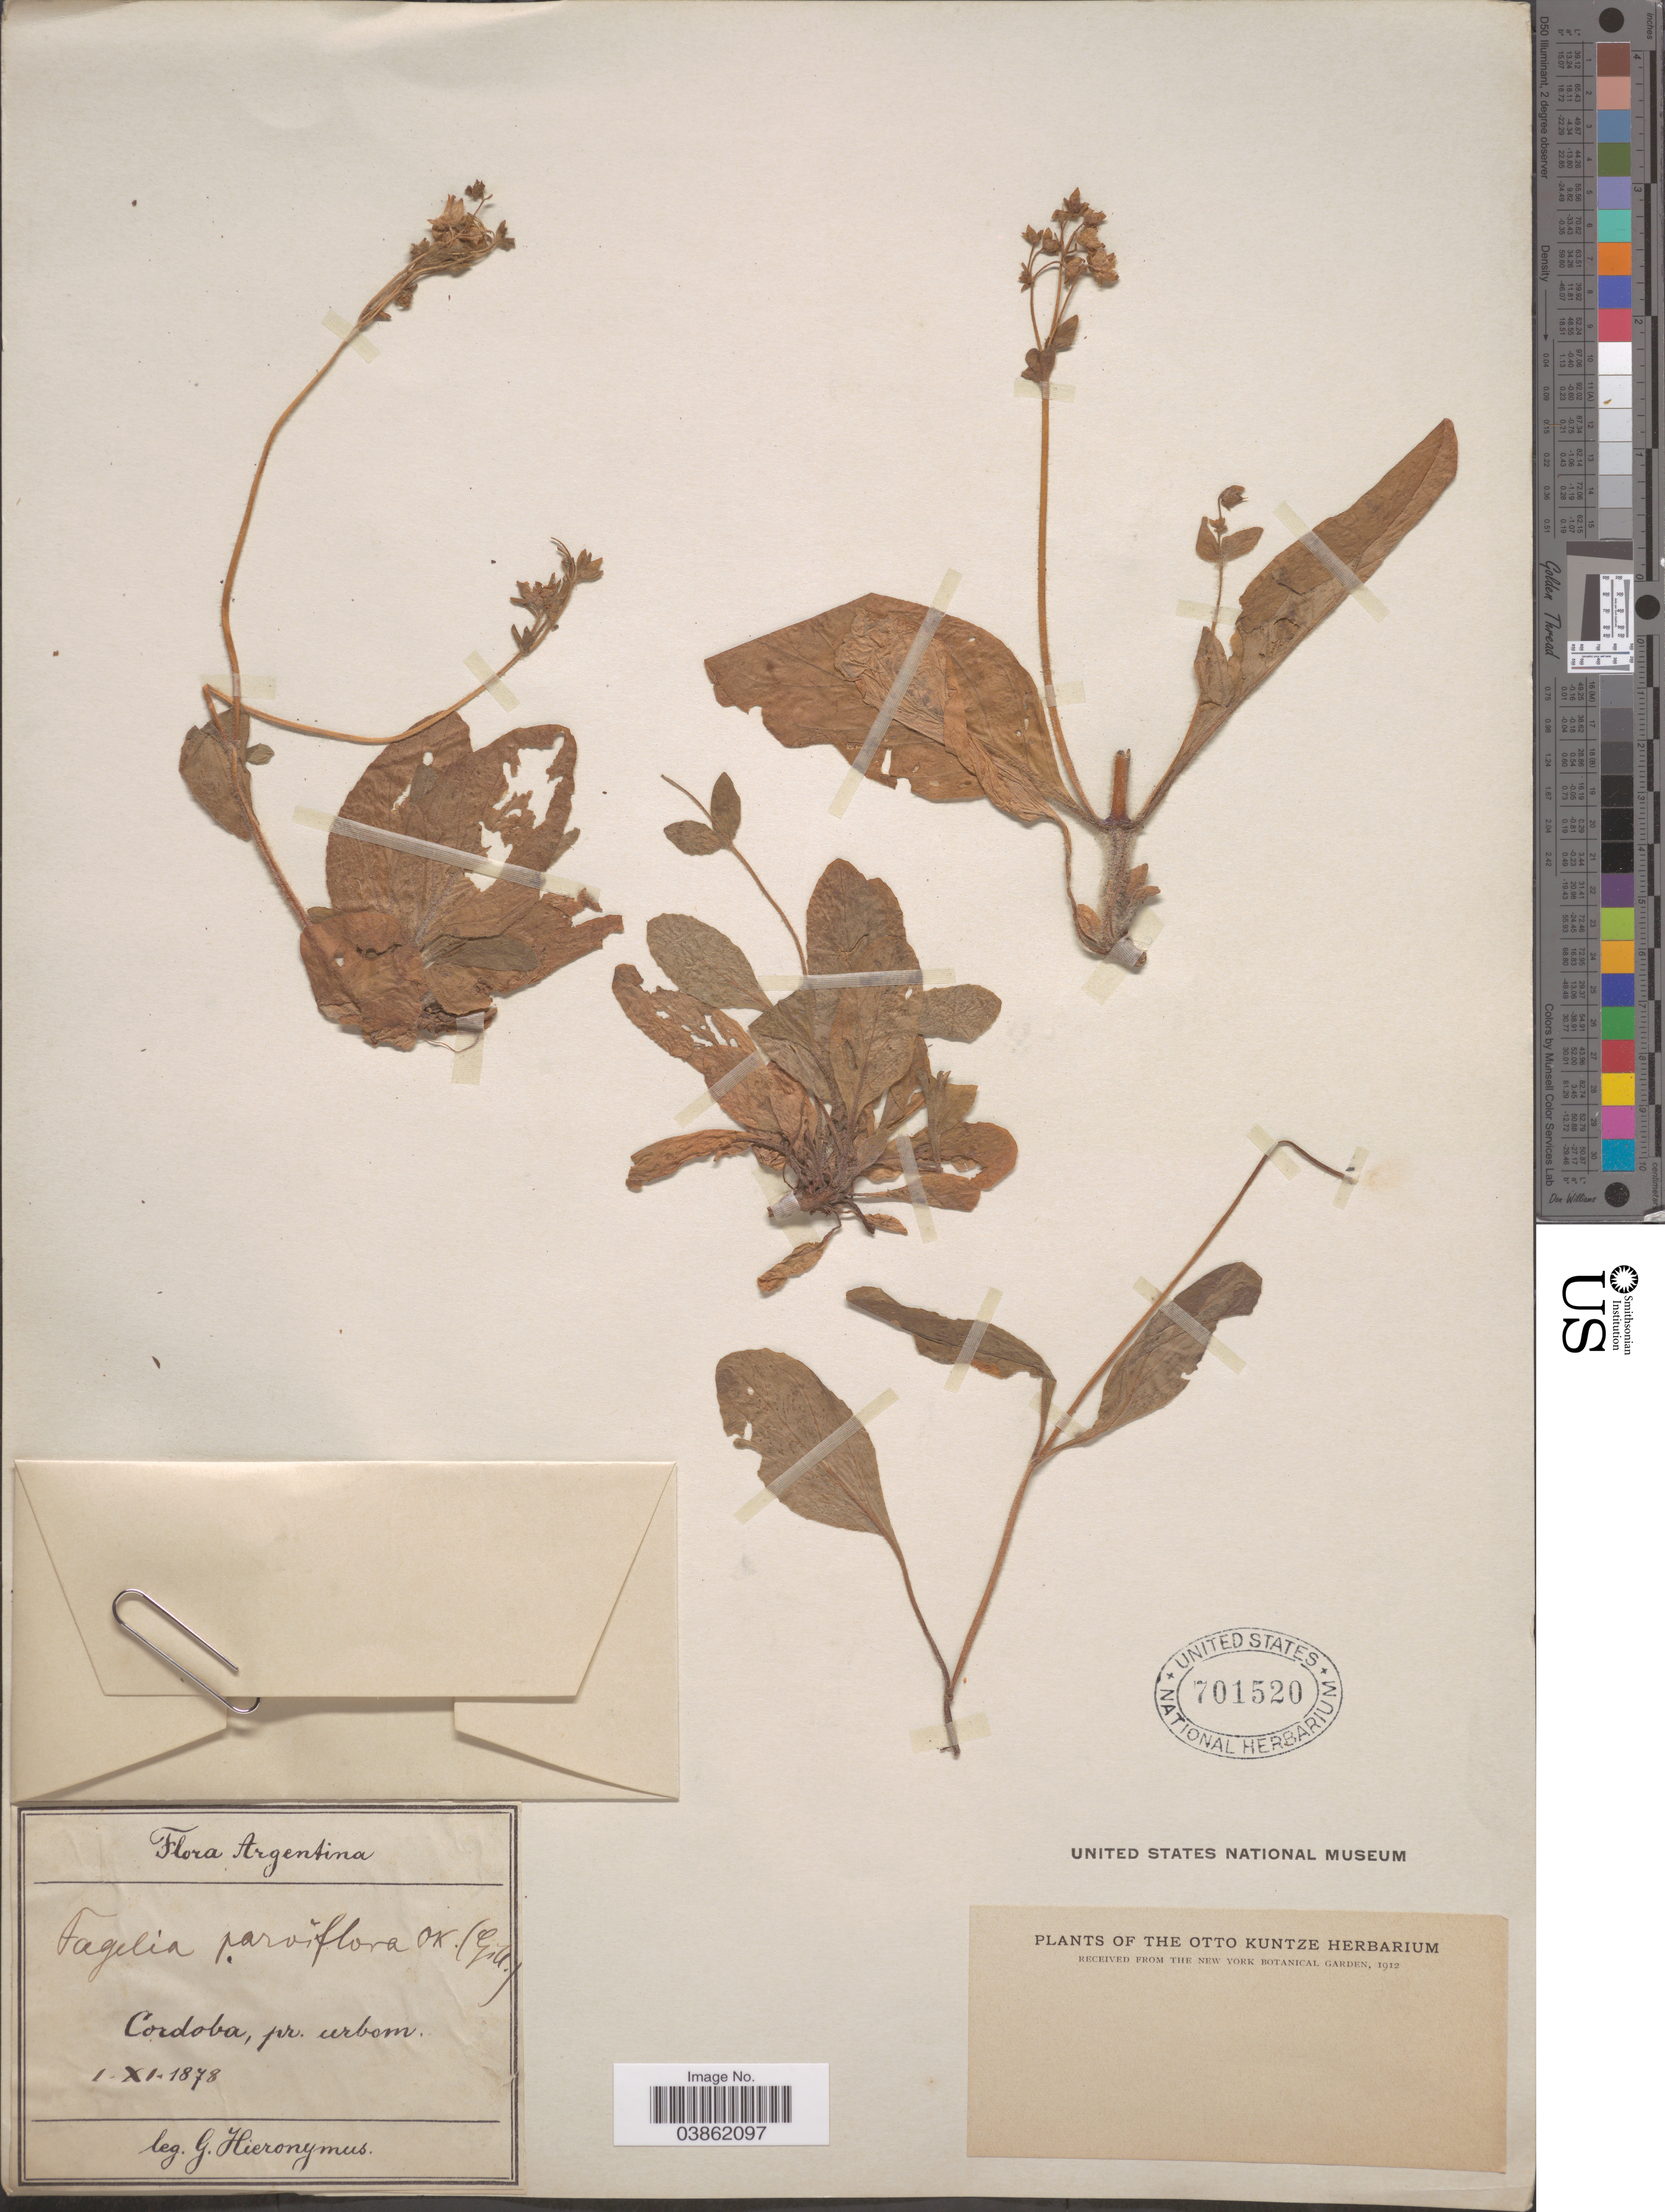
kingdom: Plantae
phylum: Tracheophyta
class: Magnoliopsida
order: Lamiales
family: Calceolariaceae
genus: Calceolaria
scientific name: Calceolaria parviflora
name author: Gillies ex Benth.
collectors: G. H. Hieronymus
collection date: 1878-11-01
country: Argentina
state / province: Cordoba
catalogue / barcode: US 701520